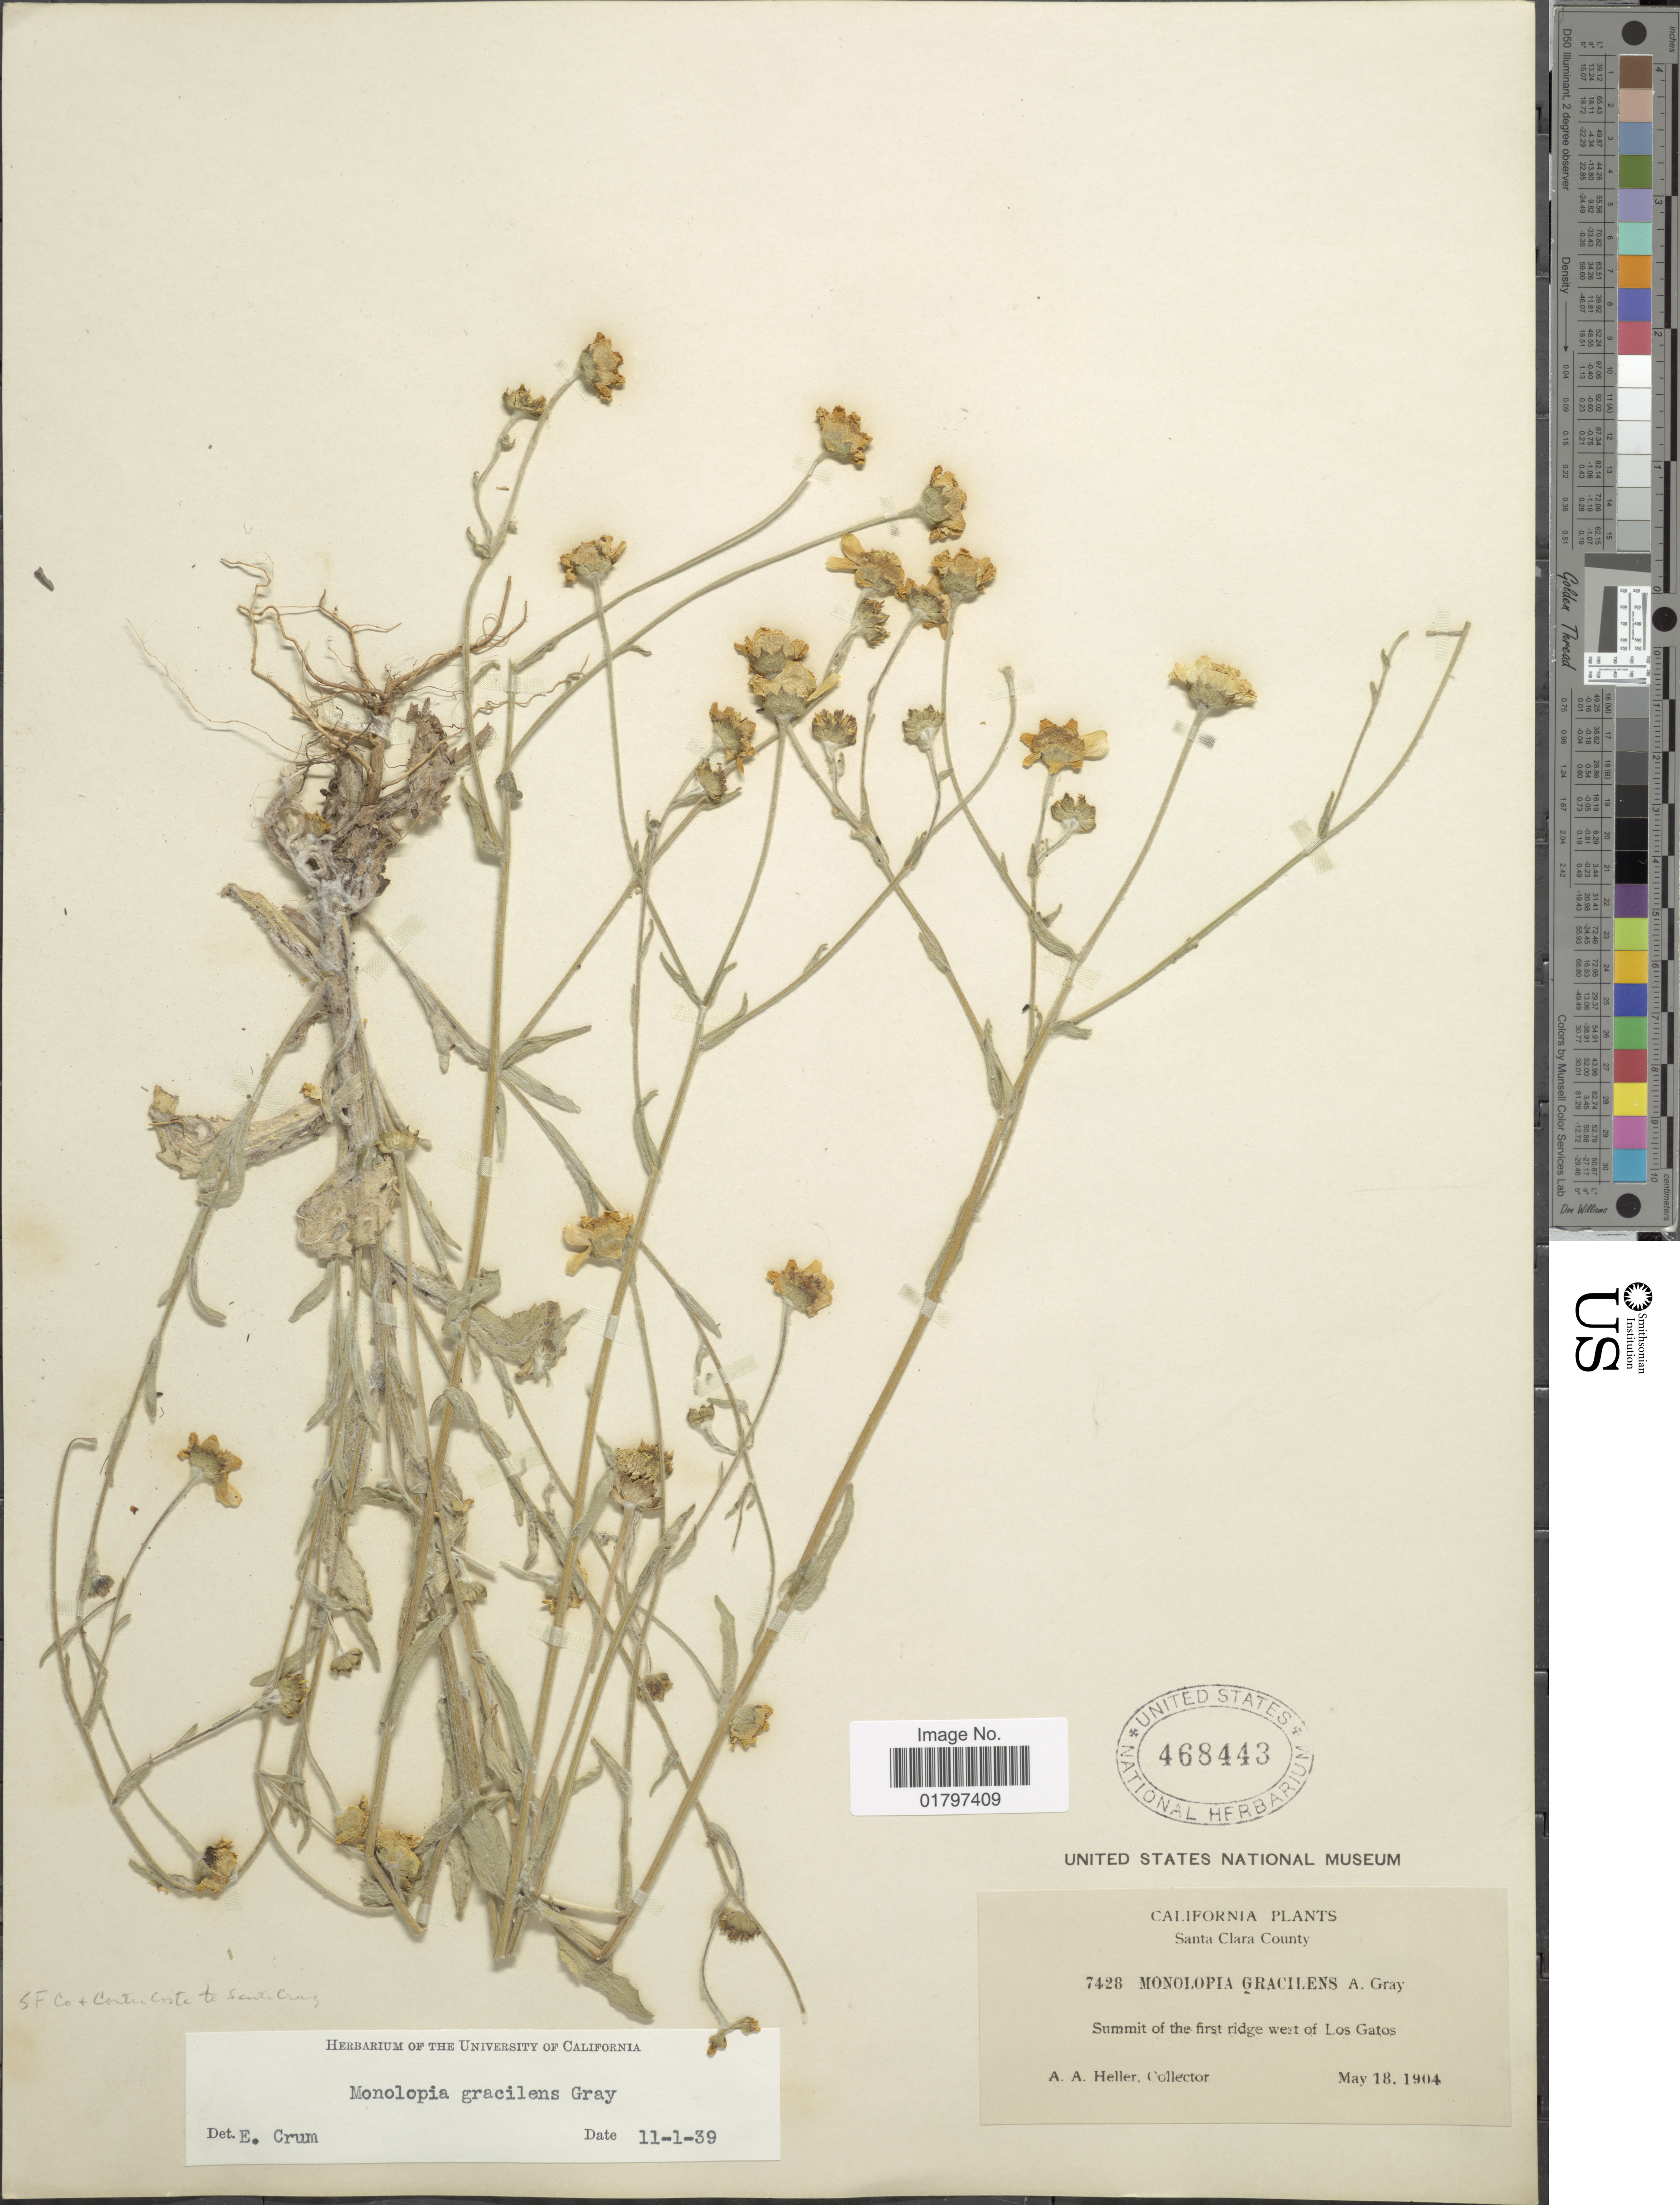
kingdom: Plantae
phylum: Tracheophyta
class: Magnoliopsida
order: Asterales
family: Asteraceae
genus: Monolopia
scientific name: Monolopia gracilens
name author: A. Gray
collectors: A. A. Heller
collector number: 7428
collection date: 1904-05-18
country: United States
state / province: California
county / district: Santa Clara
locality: Santa Clara County. Summit of the first ridge west of Los Gatos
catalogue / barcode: US 468443